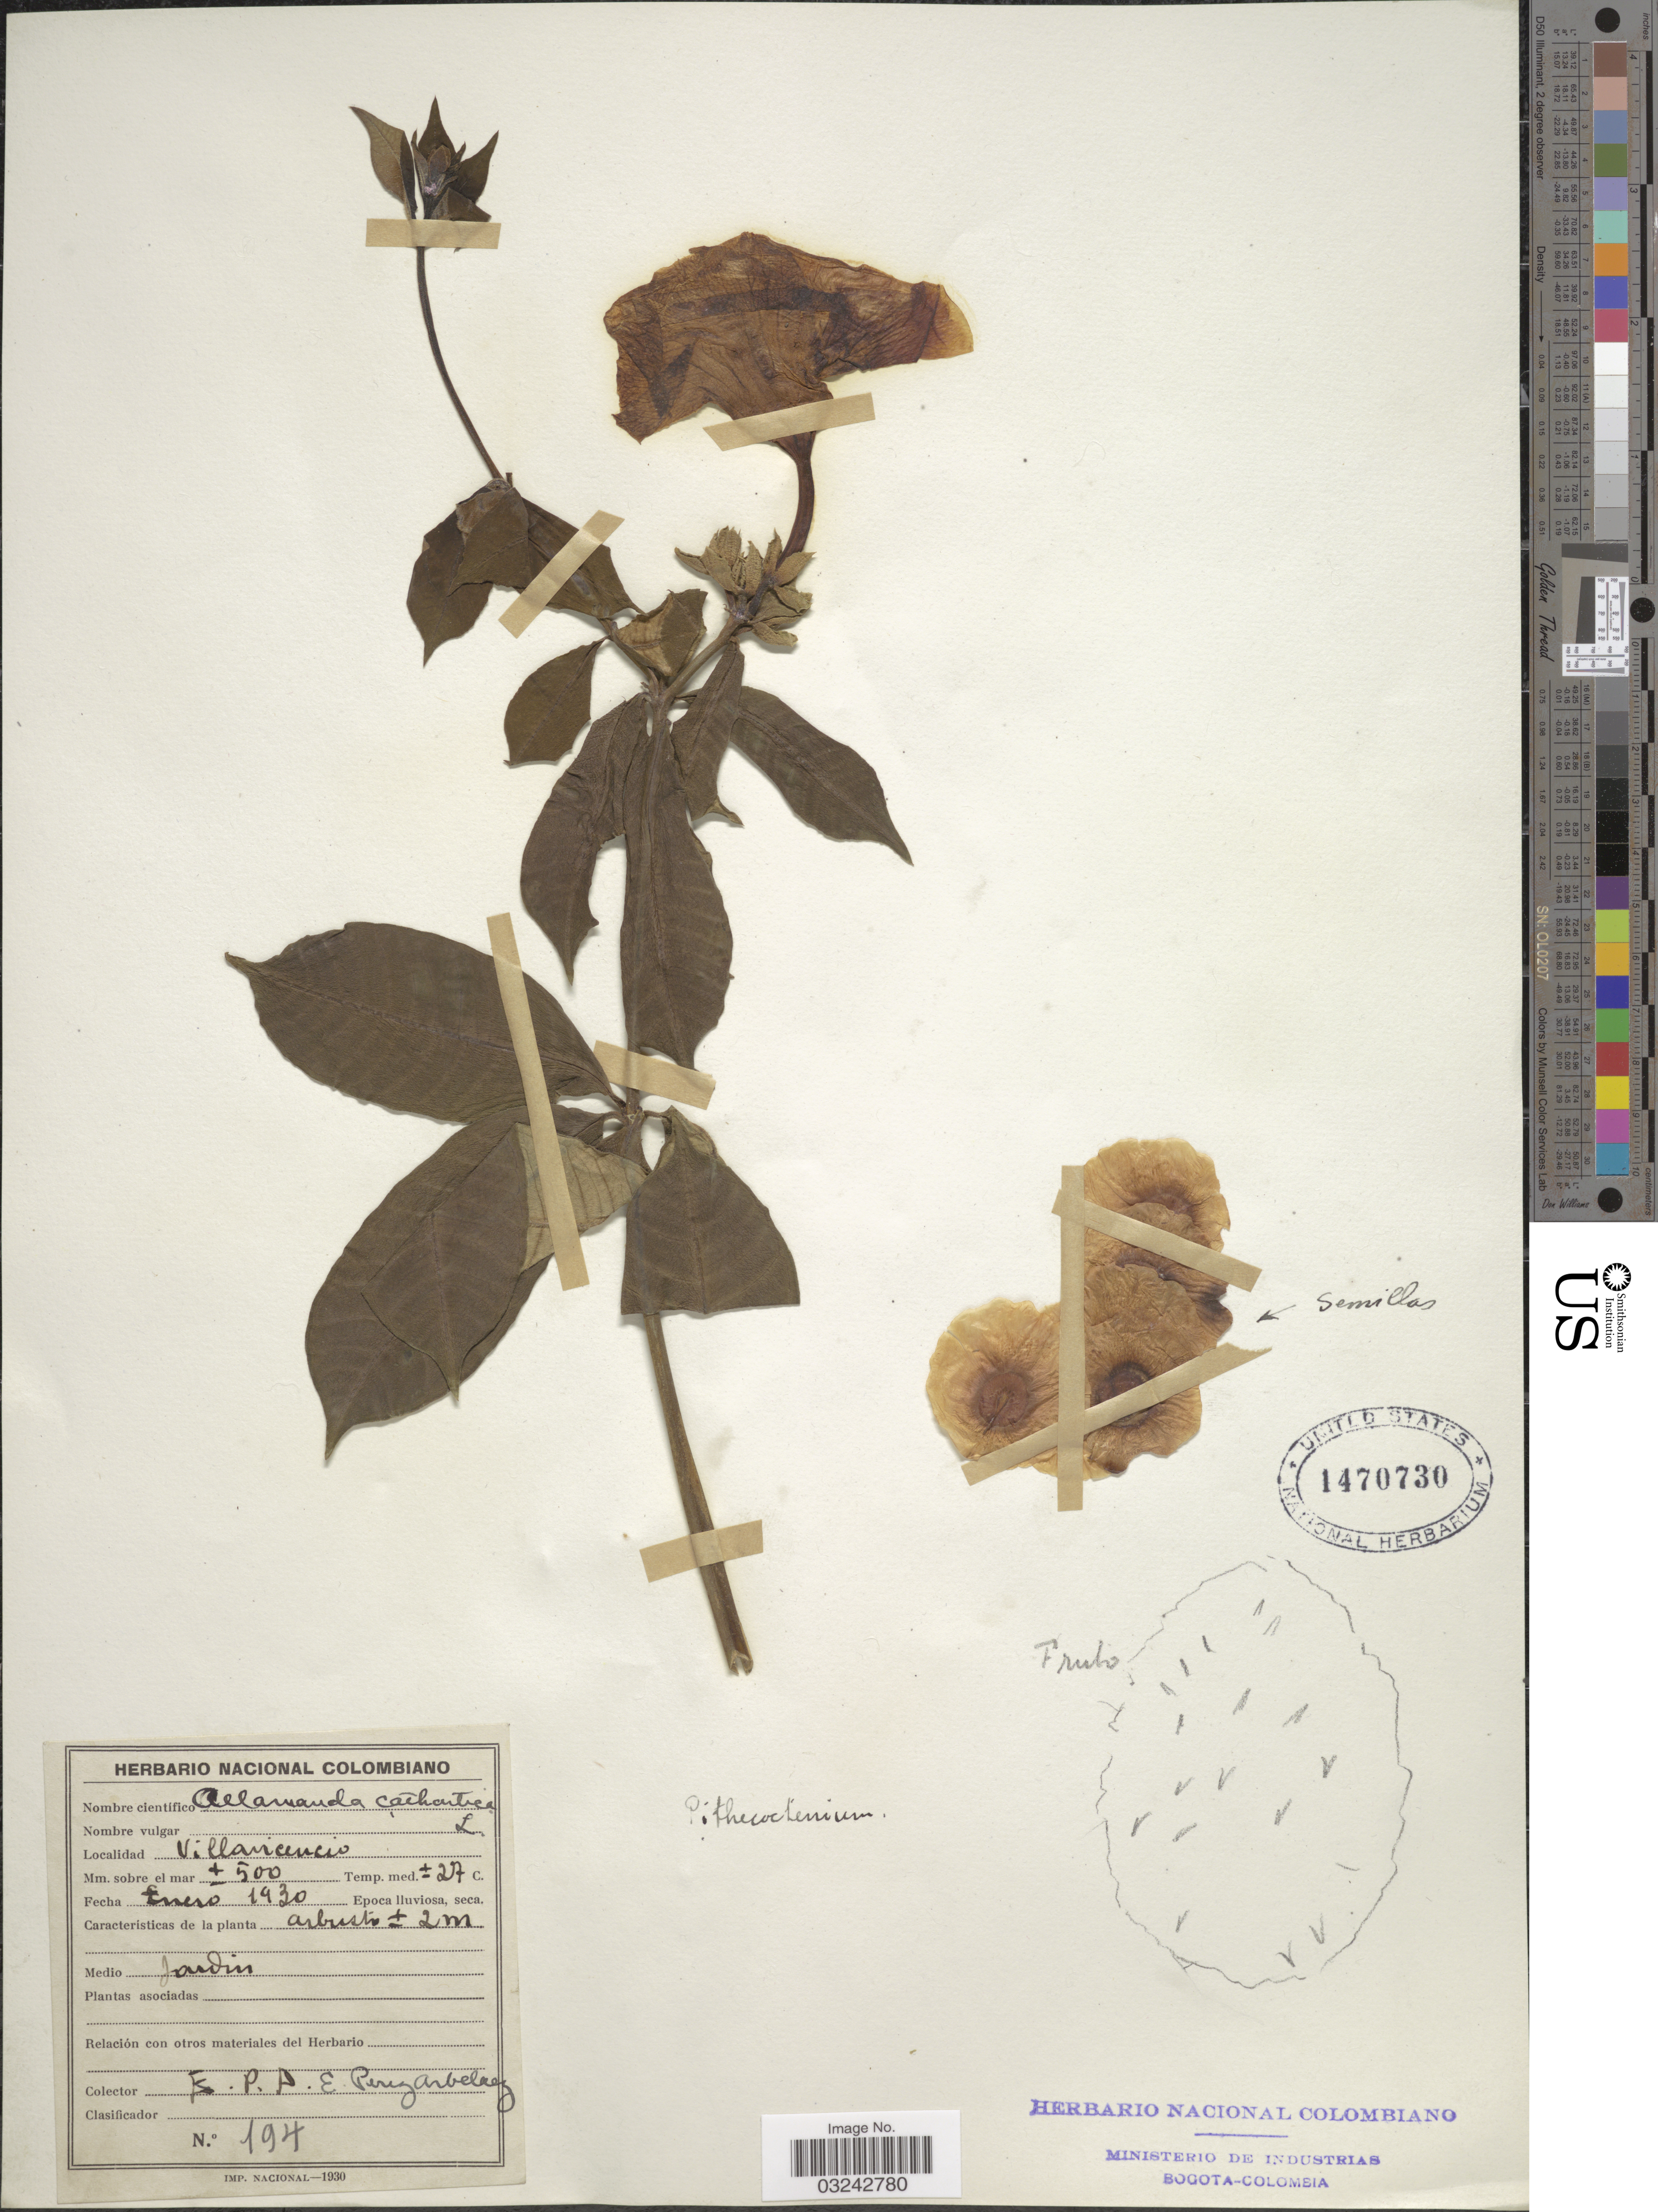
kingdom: Plantae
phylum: Tracheophyta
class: Magnoliopsida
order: Gentianales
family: Apocynaceae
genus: Allamanda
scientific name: Allamanda cathartica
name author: L.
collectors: E. Pérez Arbeláez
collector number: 194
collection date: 1930-01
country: Colombia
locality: Villavicencio. Jardin.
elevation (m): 500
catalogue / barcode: US 1470730